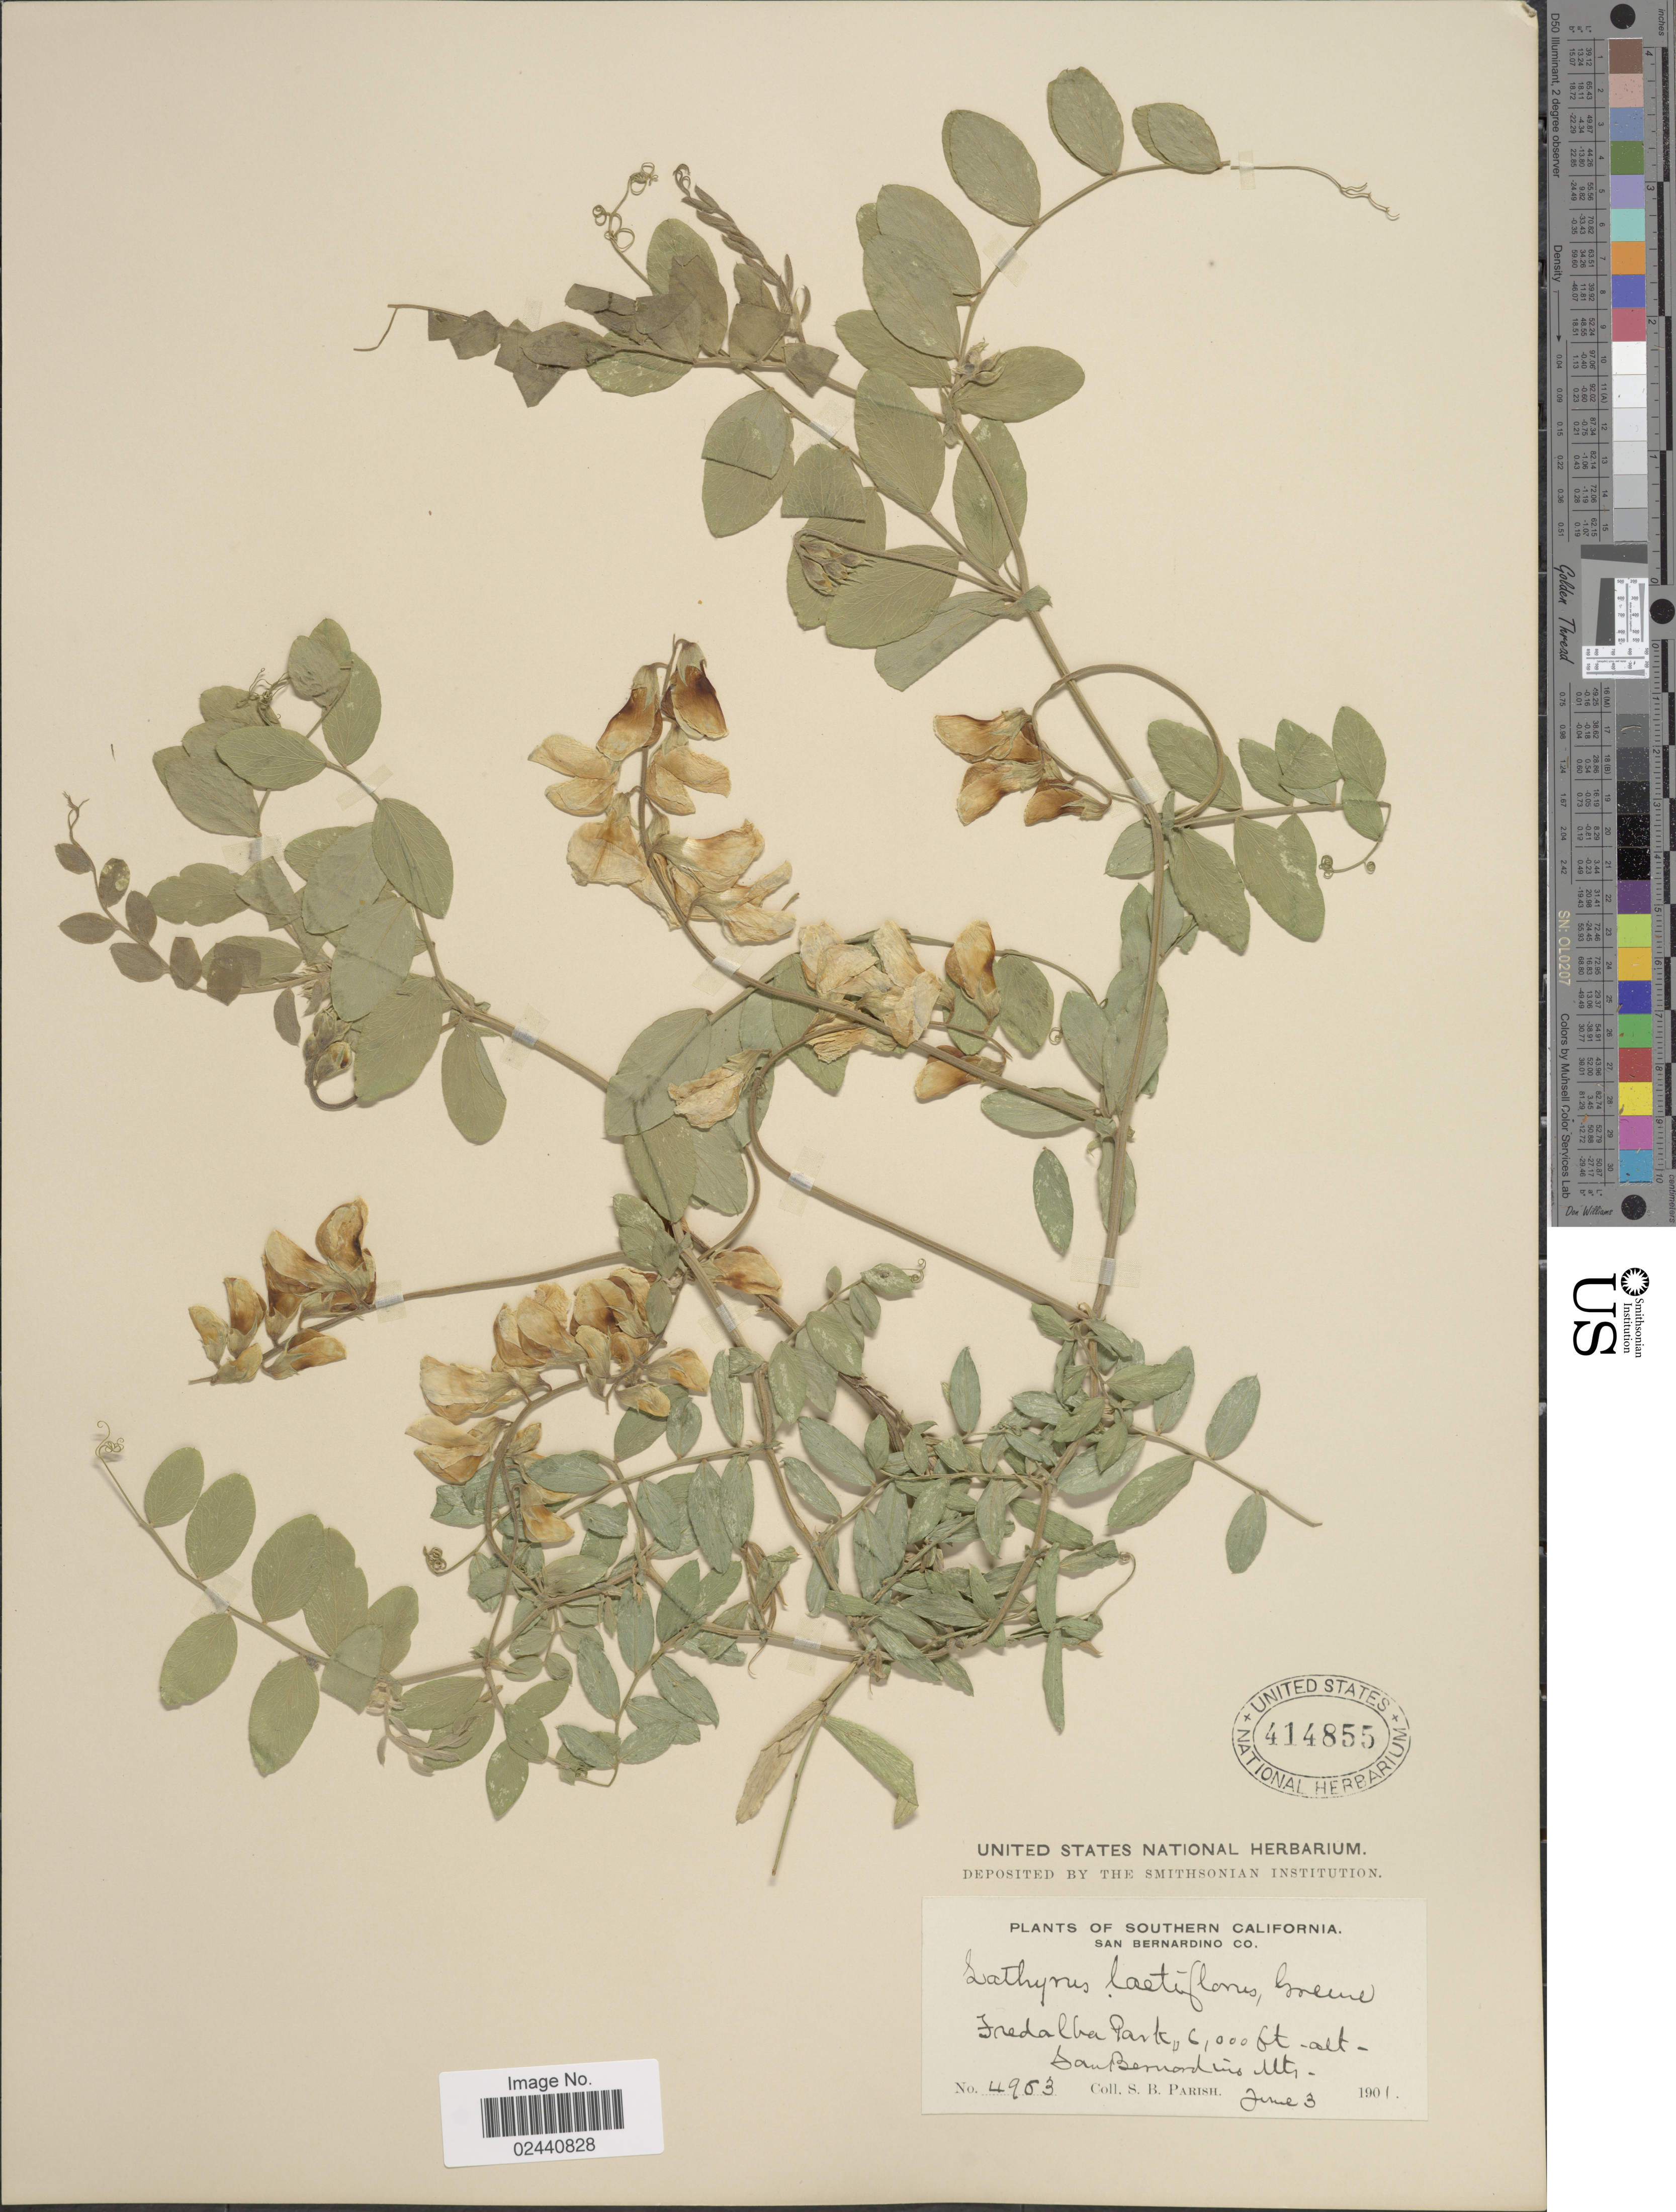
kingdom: Plantae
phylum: Tracheophyta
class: Magnoliopsida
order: Fabales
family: Fabaceae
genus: Lathyrus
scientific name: Lathyrus laetiflorus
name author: Greene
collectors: S. B. Parish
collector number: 4903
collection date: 1901-06-03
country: United States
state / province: California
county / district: San Bernardino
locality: Southern California, San Bernardino Co., Fredalba Park, San Bernardino Mts.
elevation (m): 1829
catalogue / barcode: US 414855